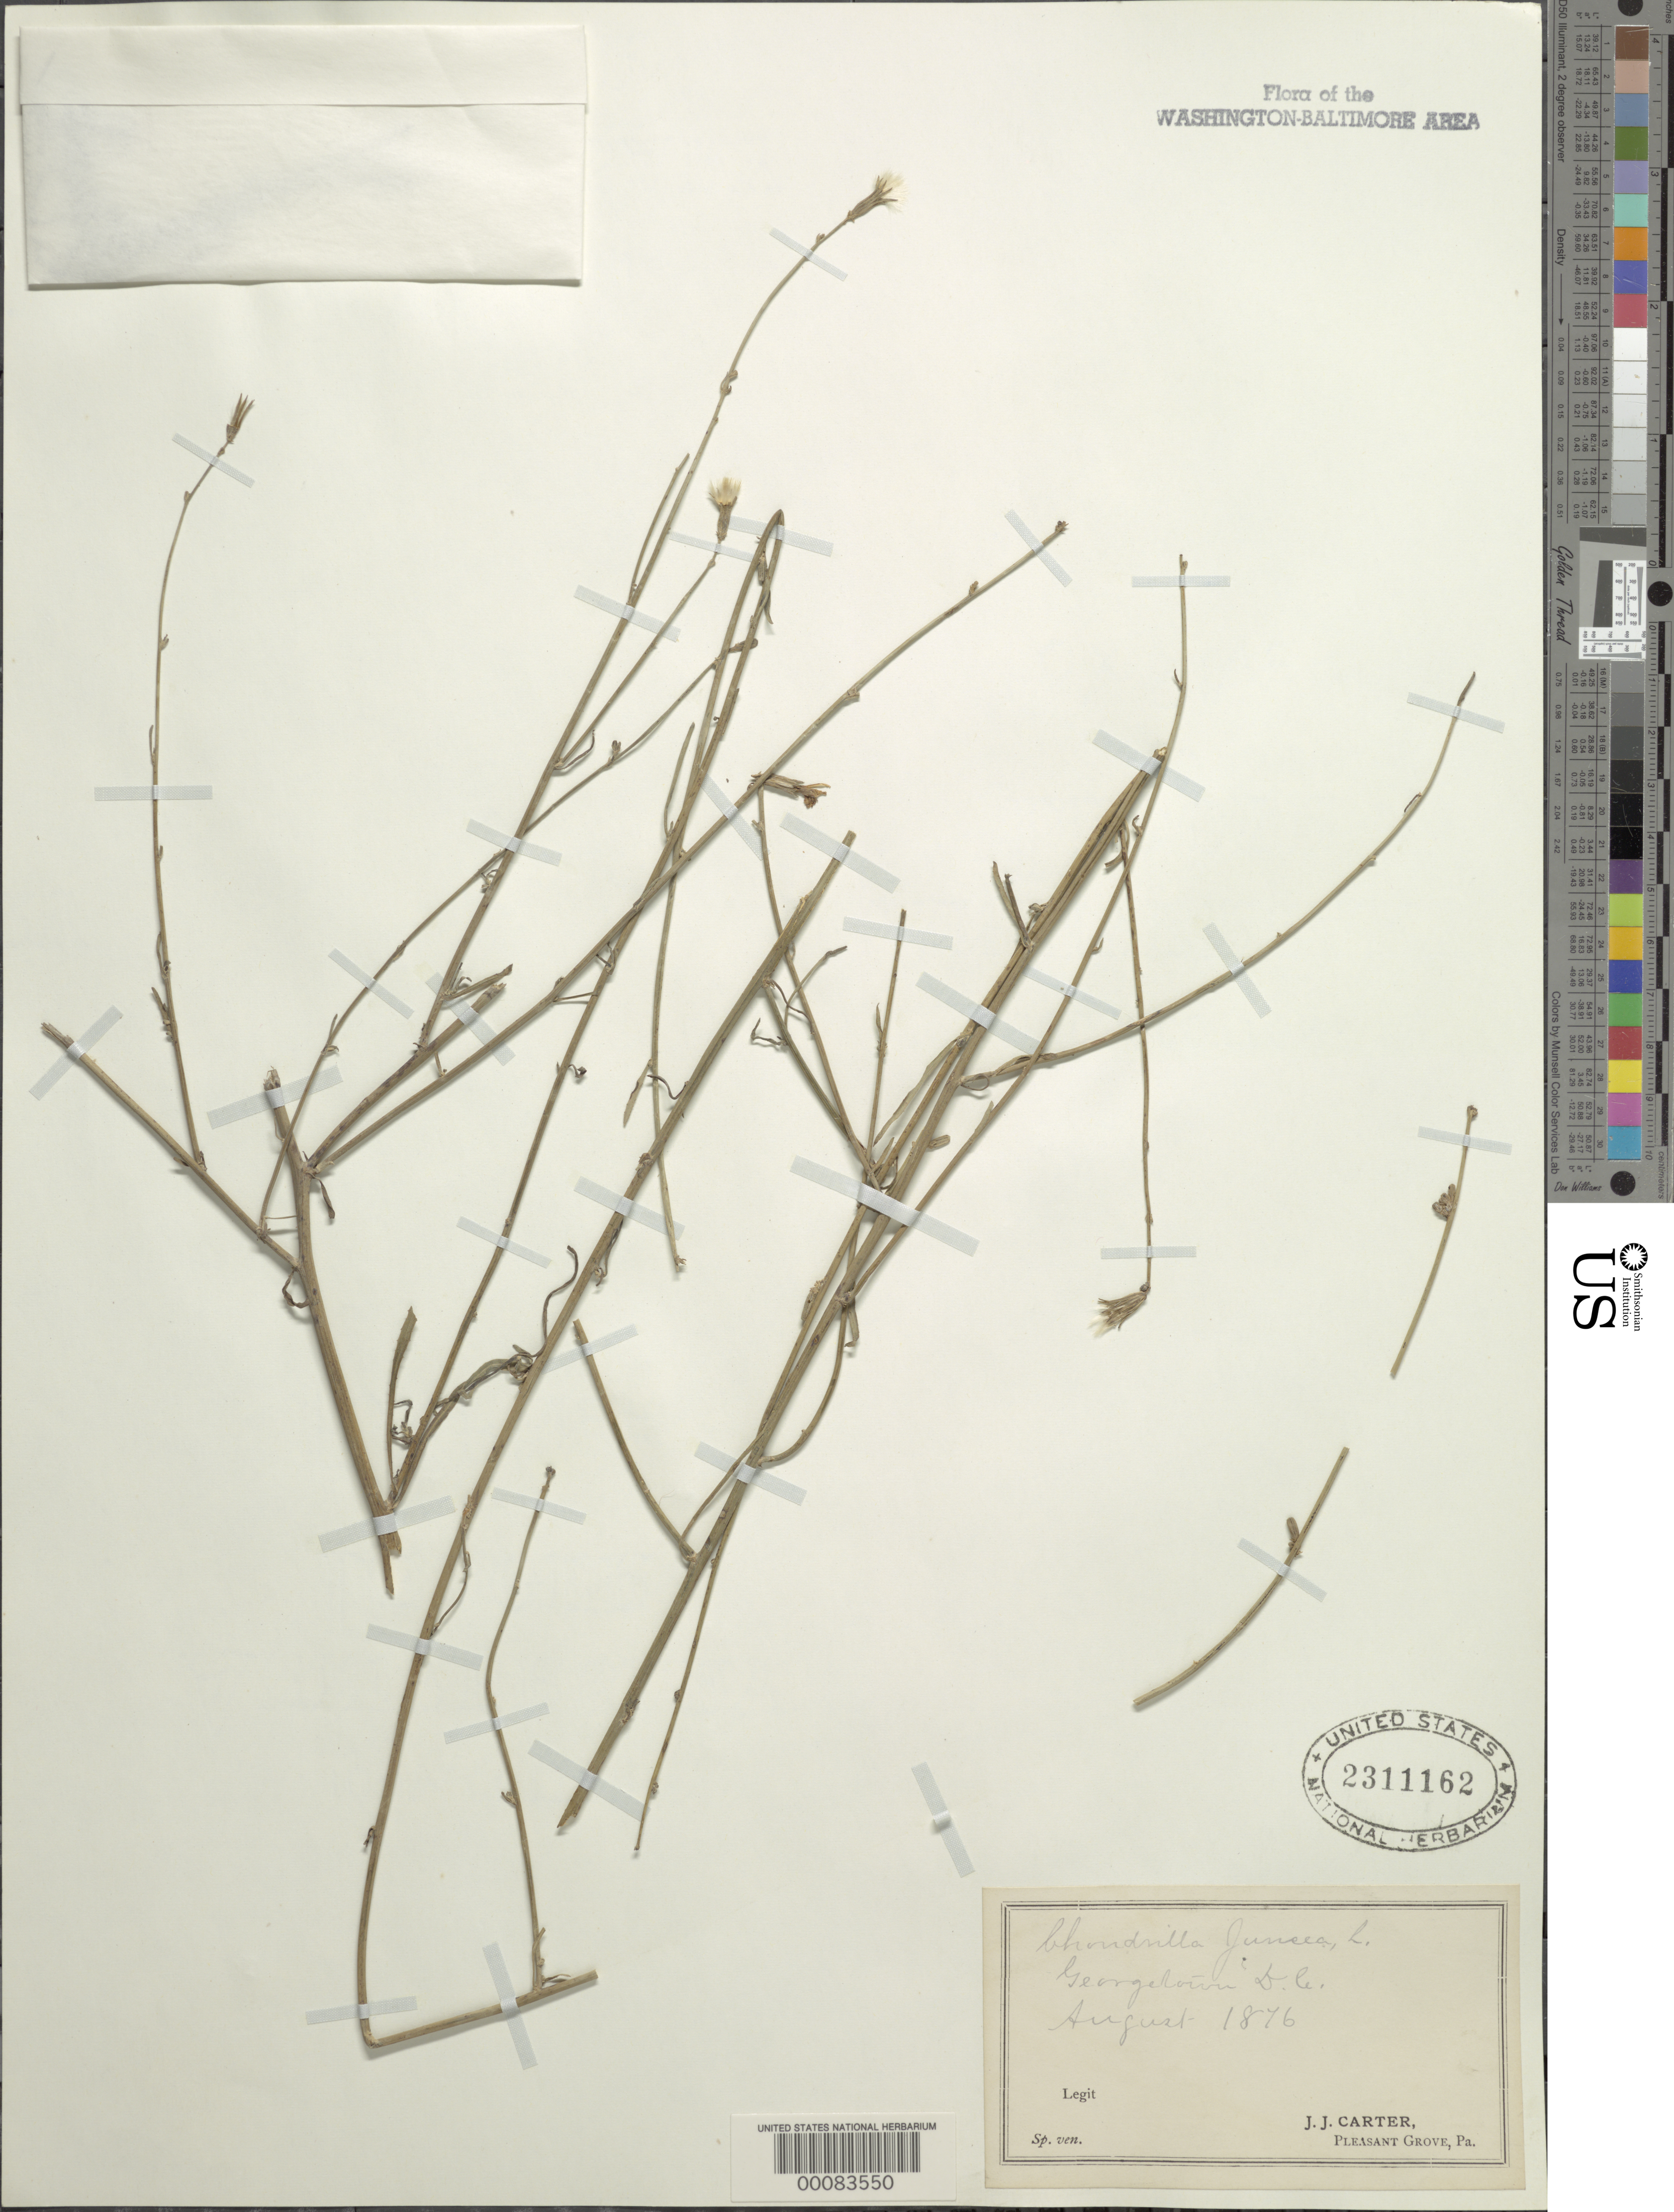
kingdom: Plantae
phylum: Tracheophyta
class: Magnoliopsida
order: Asterales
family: Asteraceae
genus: Chondrilla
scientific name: Chondrilla juncea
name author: L.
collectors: J. J. Carter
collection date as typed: Aug 1876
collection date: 1876-08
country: United States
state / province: District of Columbia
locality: Georgetown C. & O. Canal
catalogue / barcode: US 2311162